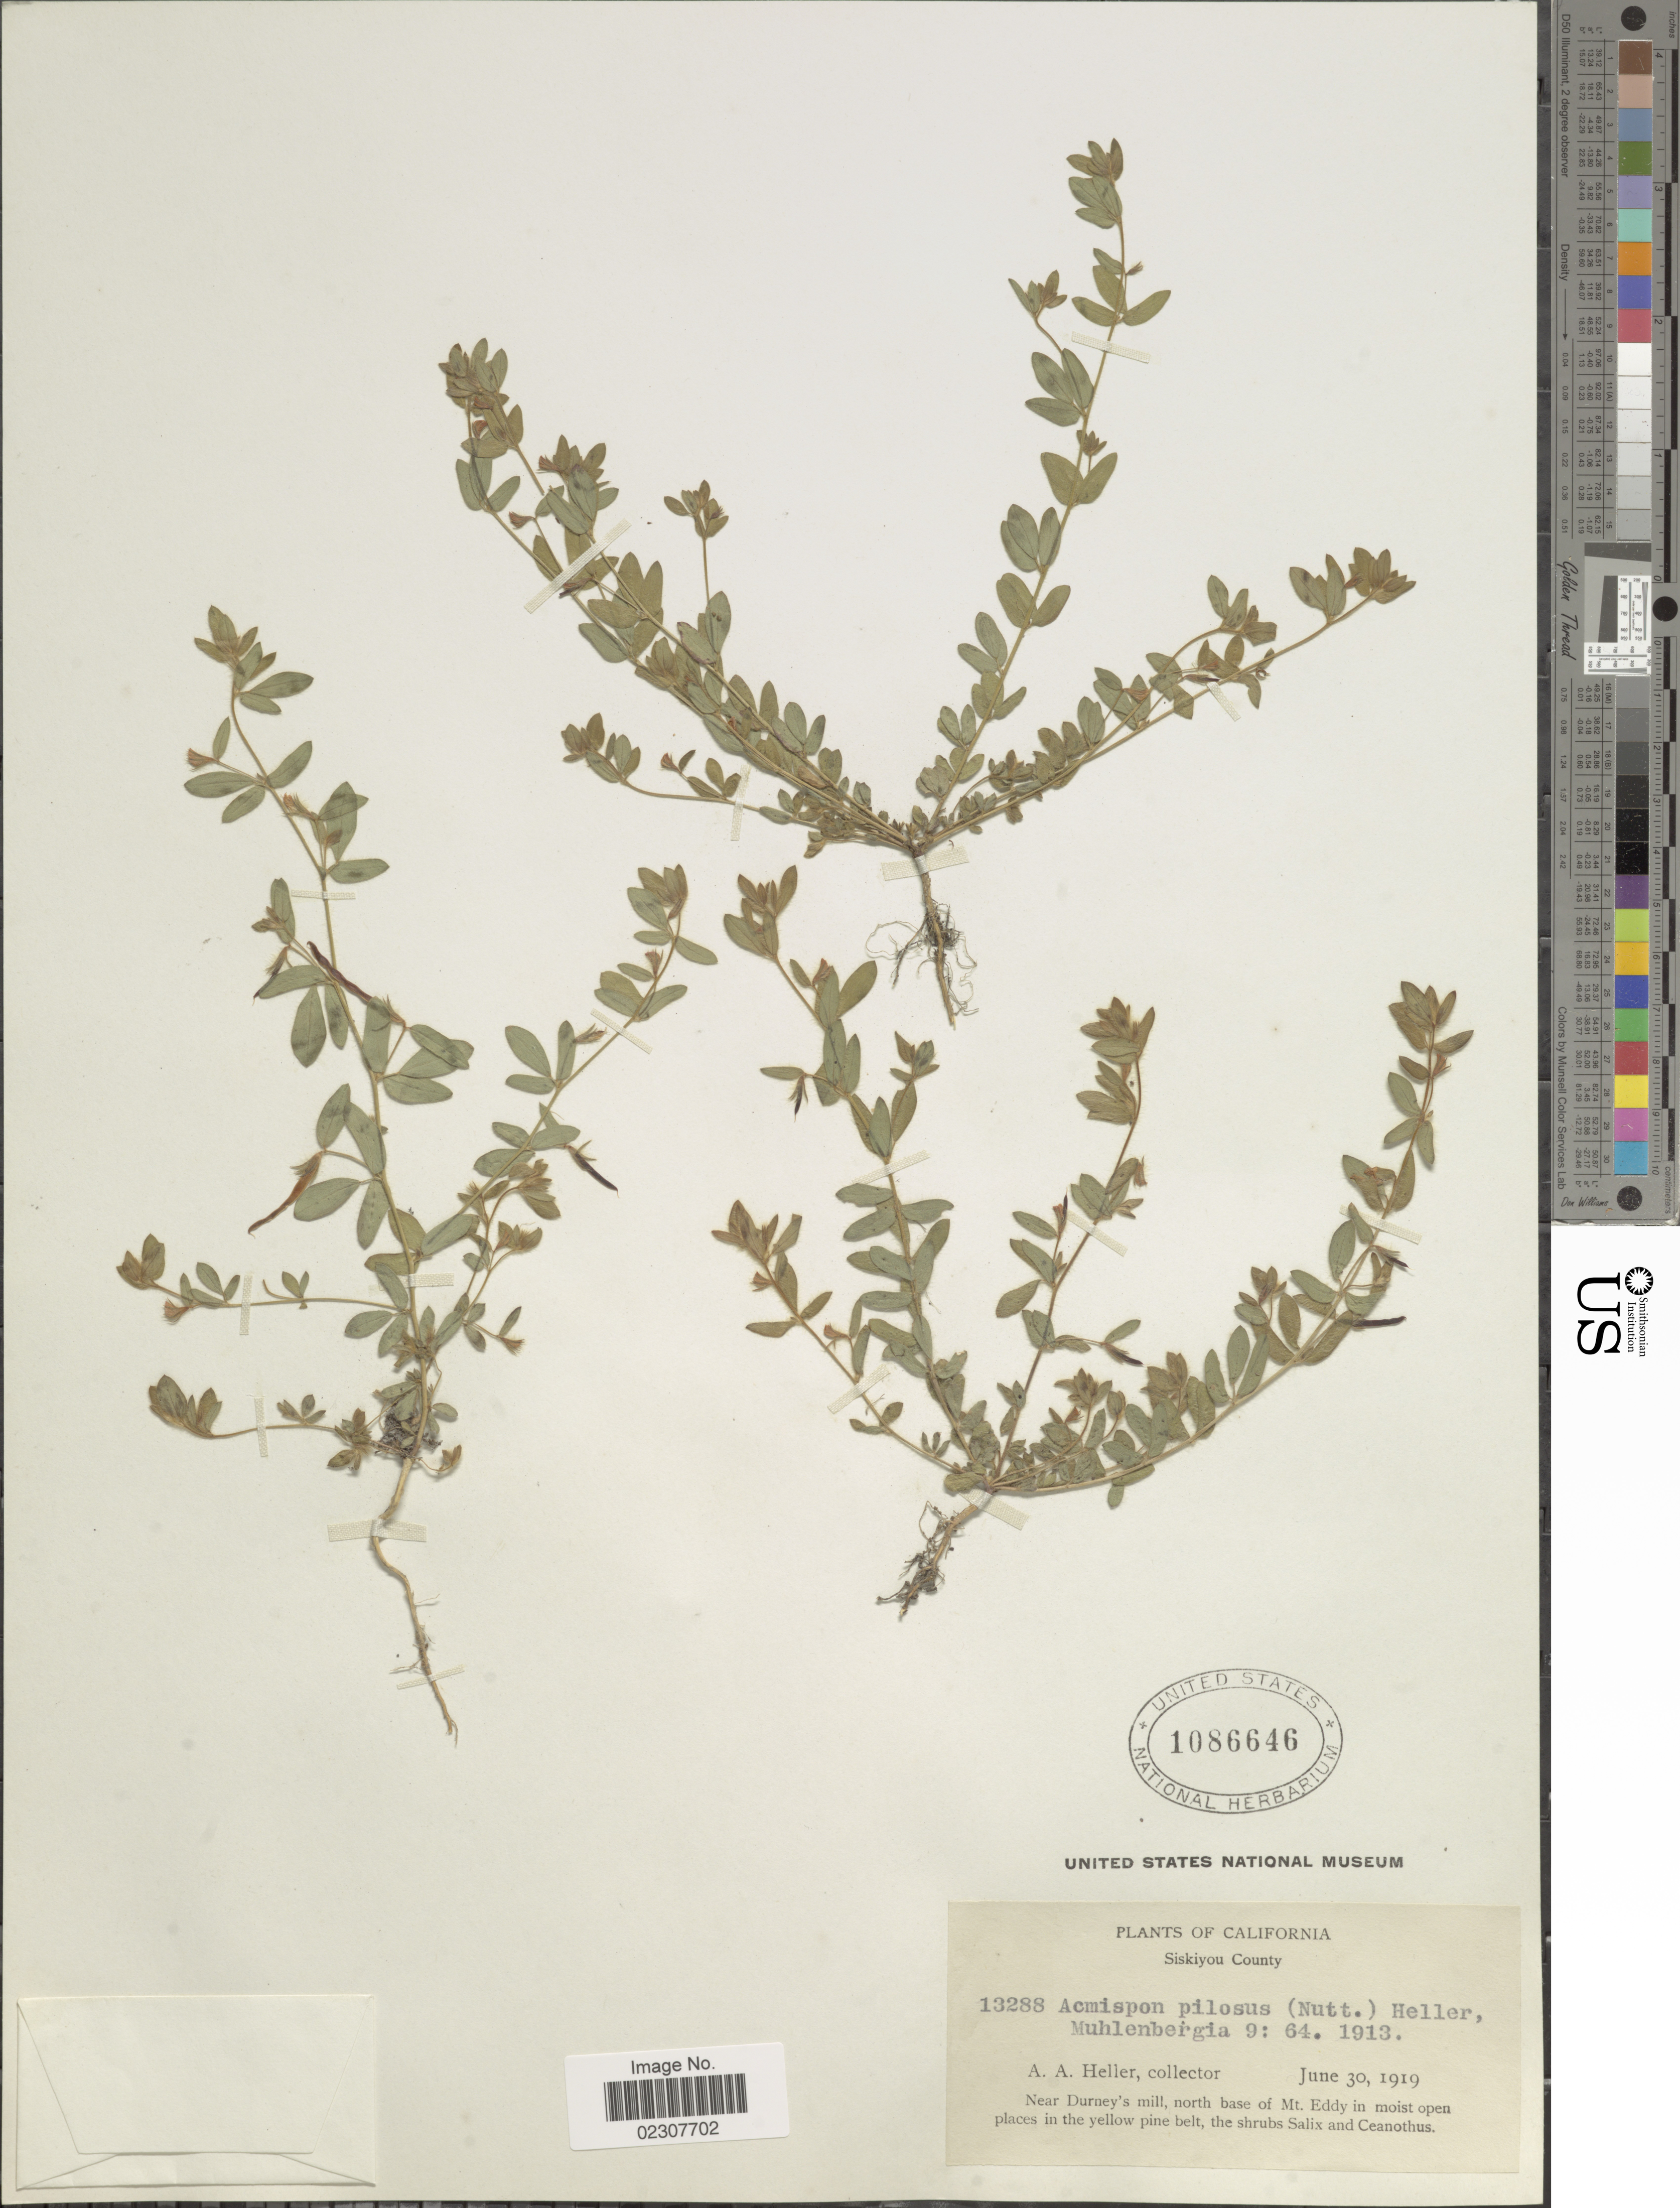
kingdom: Plantae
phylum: Tracheophyta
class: Magnoliopsida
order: Fabales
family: Fabaceae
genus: Acmispon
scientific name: Acmispon pilosus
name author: (Nutt.) A. Heller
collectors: A. A. Heller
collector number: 13288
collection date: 1919-06-30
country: United States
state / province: California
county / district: Siskiyou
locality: Siskiyou County, Near Durney's mill, north base of Mt Eddy in moist open places in the yellow pine belt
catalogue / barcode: US 1086646